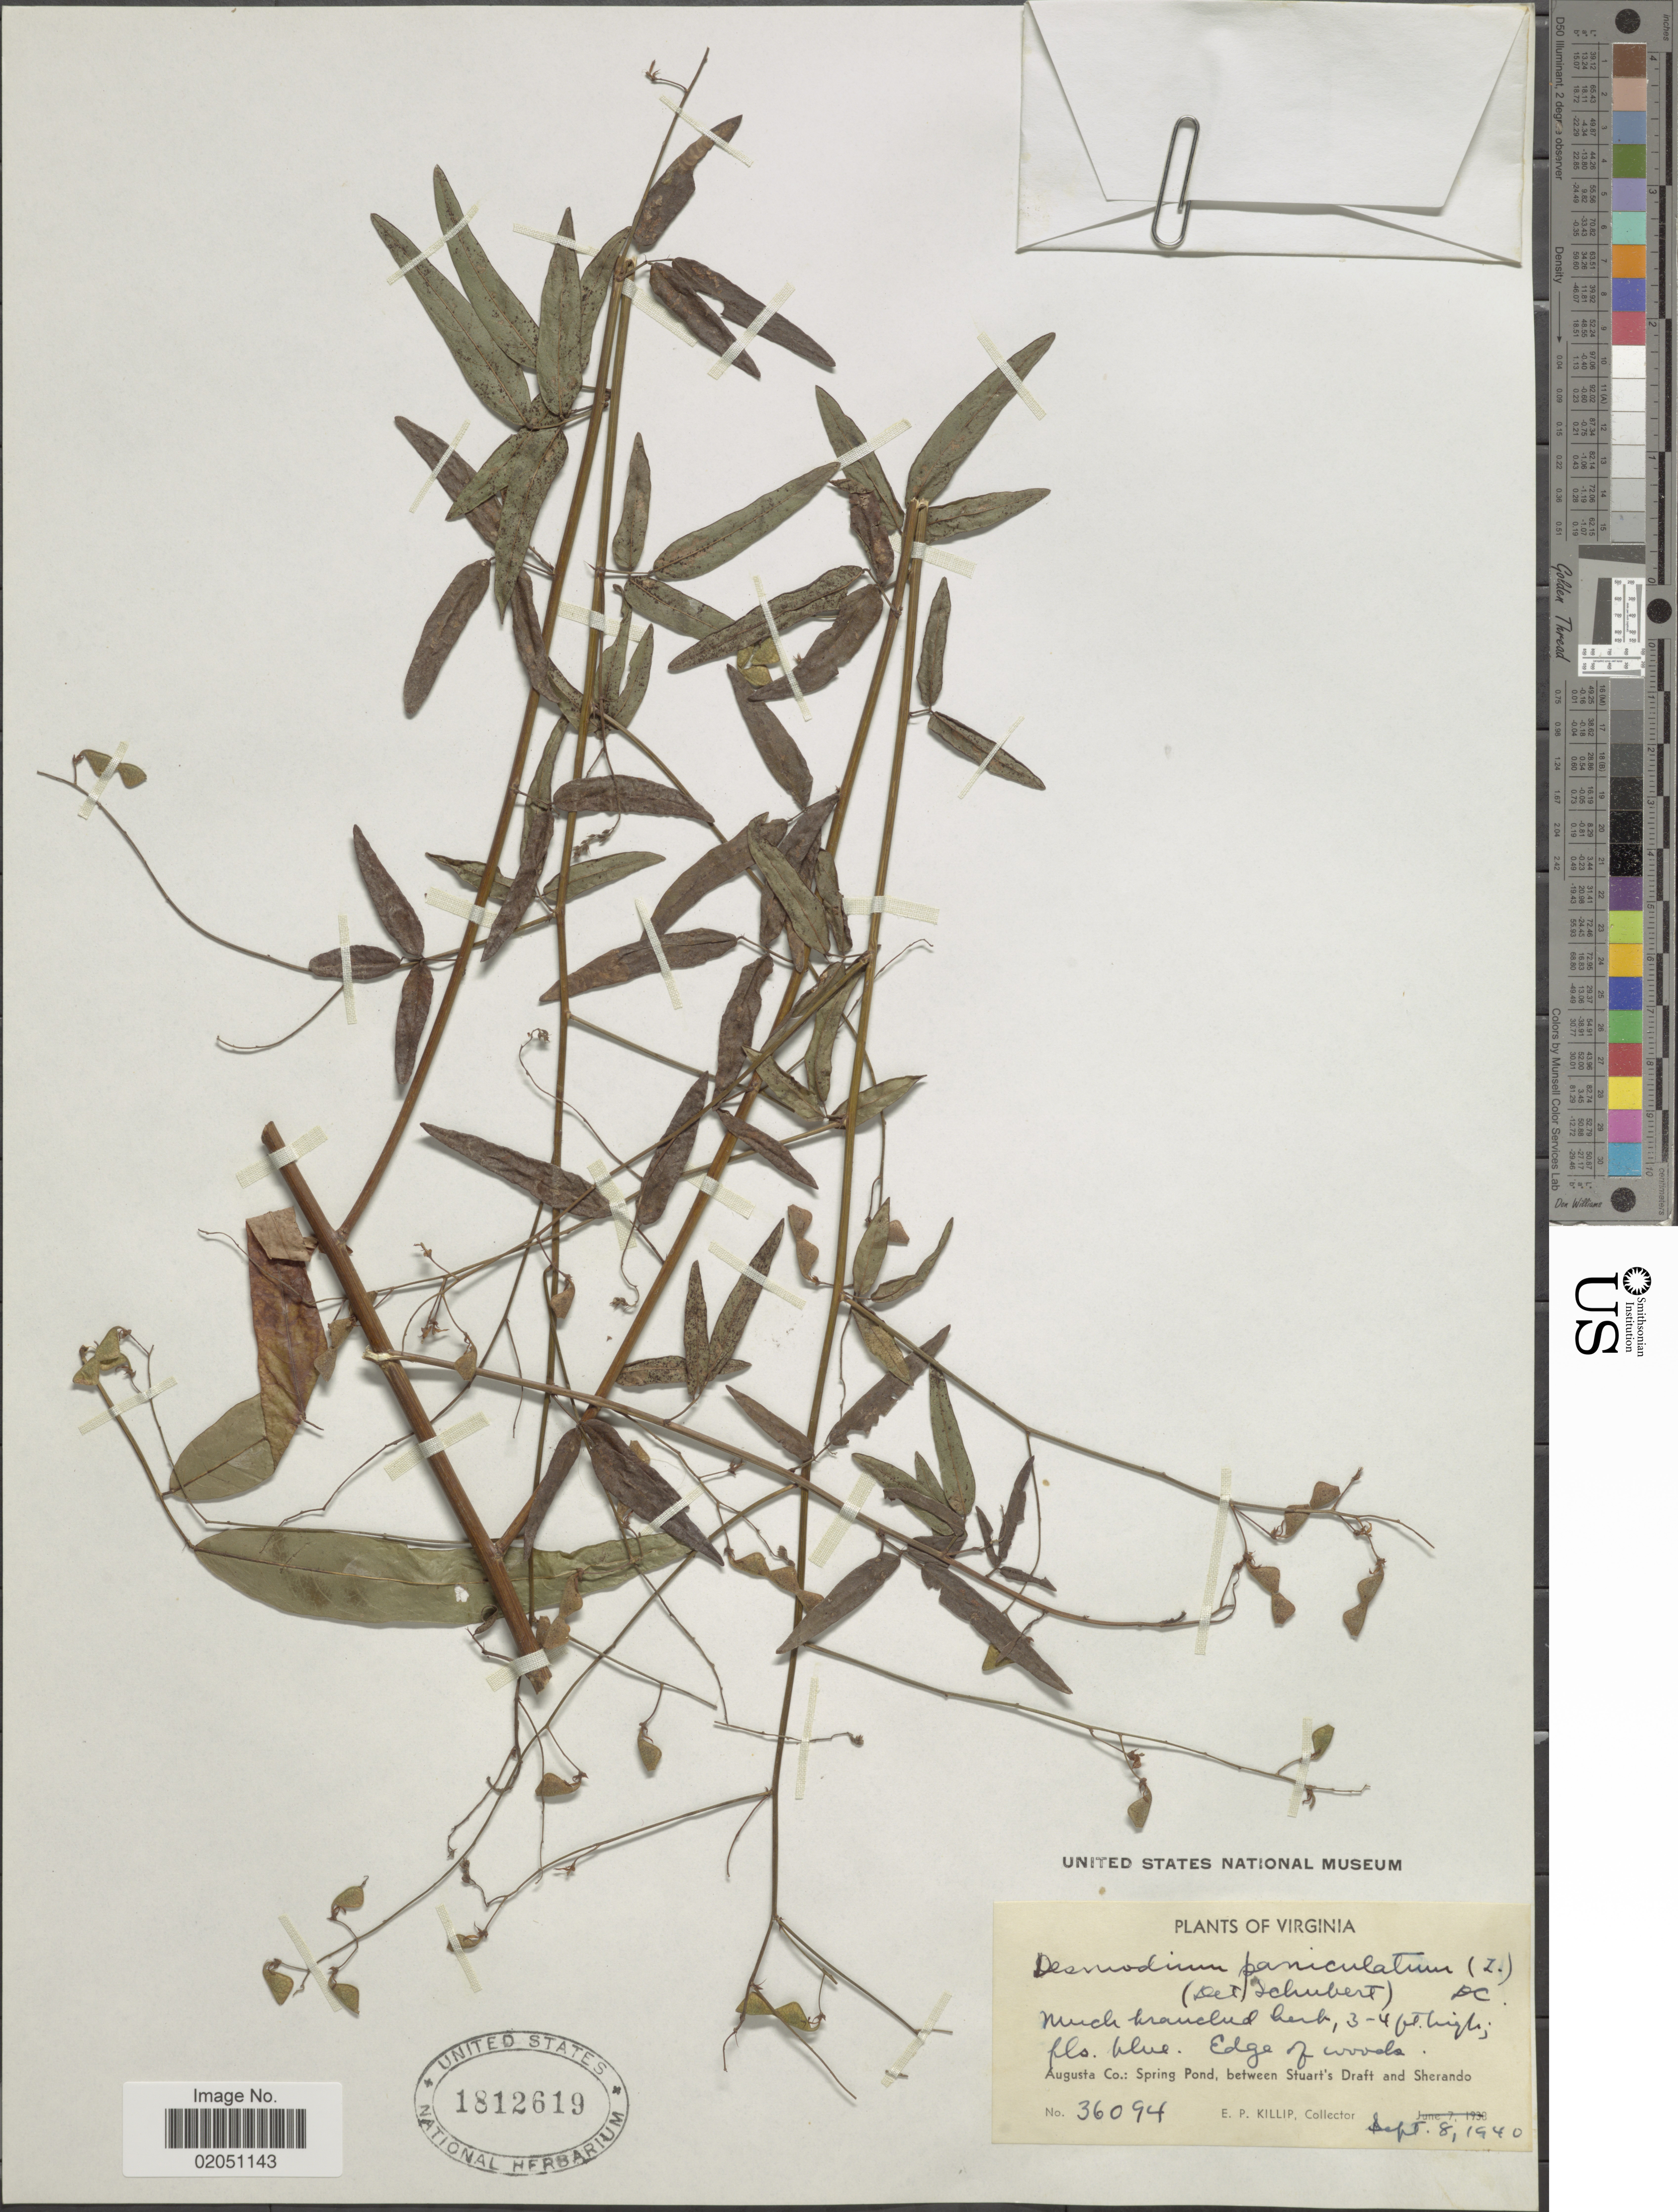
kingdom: Plantae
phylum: Tracheophyta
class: Magnoliopsida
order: Fabales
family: Fabaceae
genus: Desmodium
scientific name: Desmodium paniculatum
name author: (L.) DC.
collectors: E. P. Killip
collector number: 36094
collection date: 1940-09-08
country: United States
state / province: Virginia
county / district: Augusta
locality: Spring Pond, between Stuart's Draft and Sherando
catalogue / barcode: US 1812619